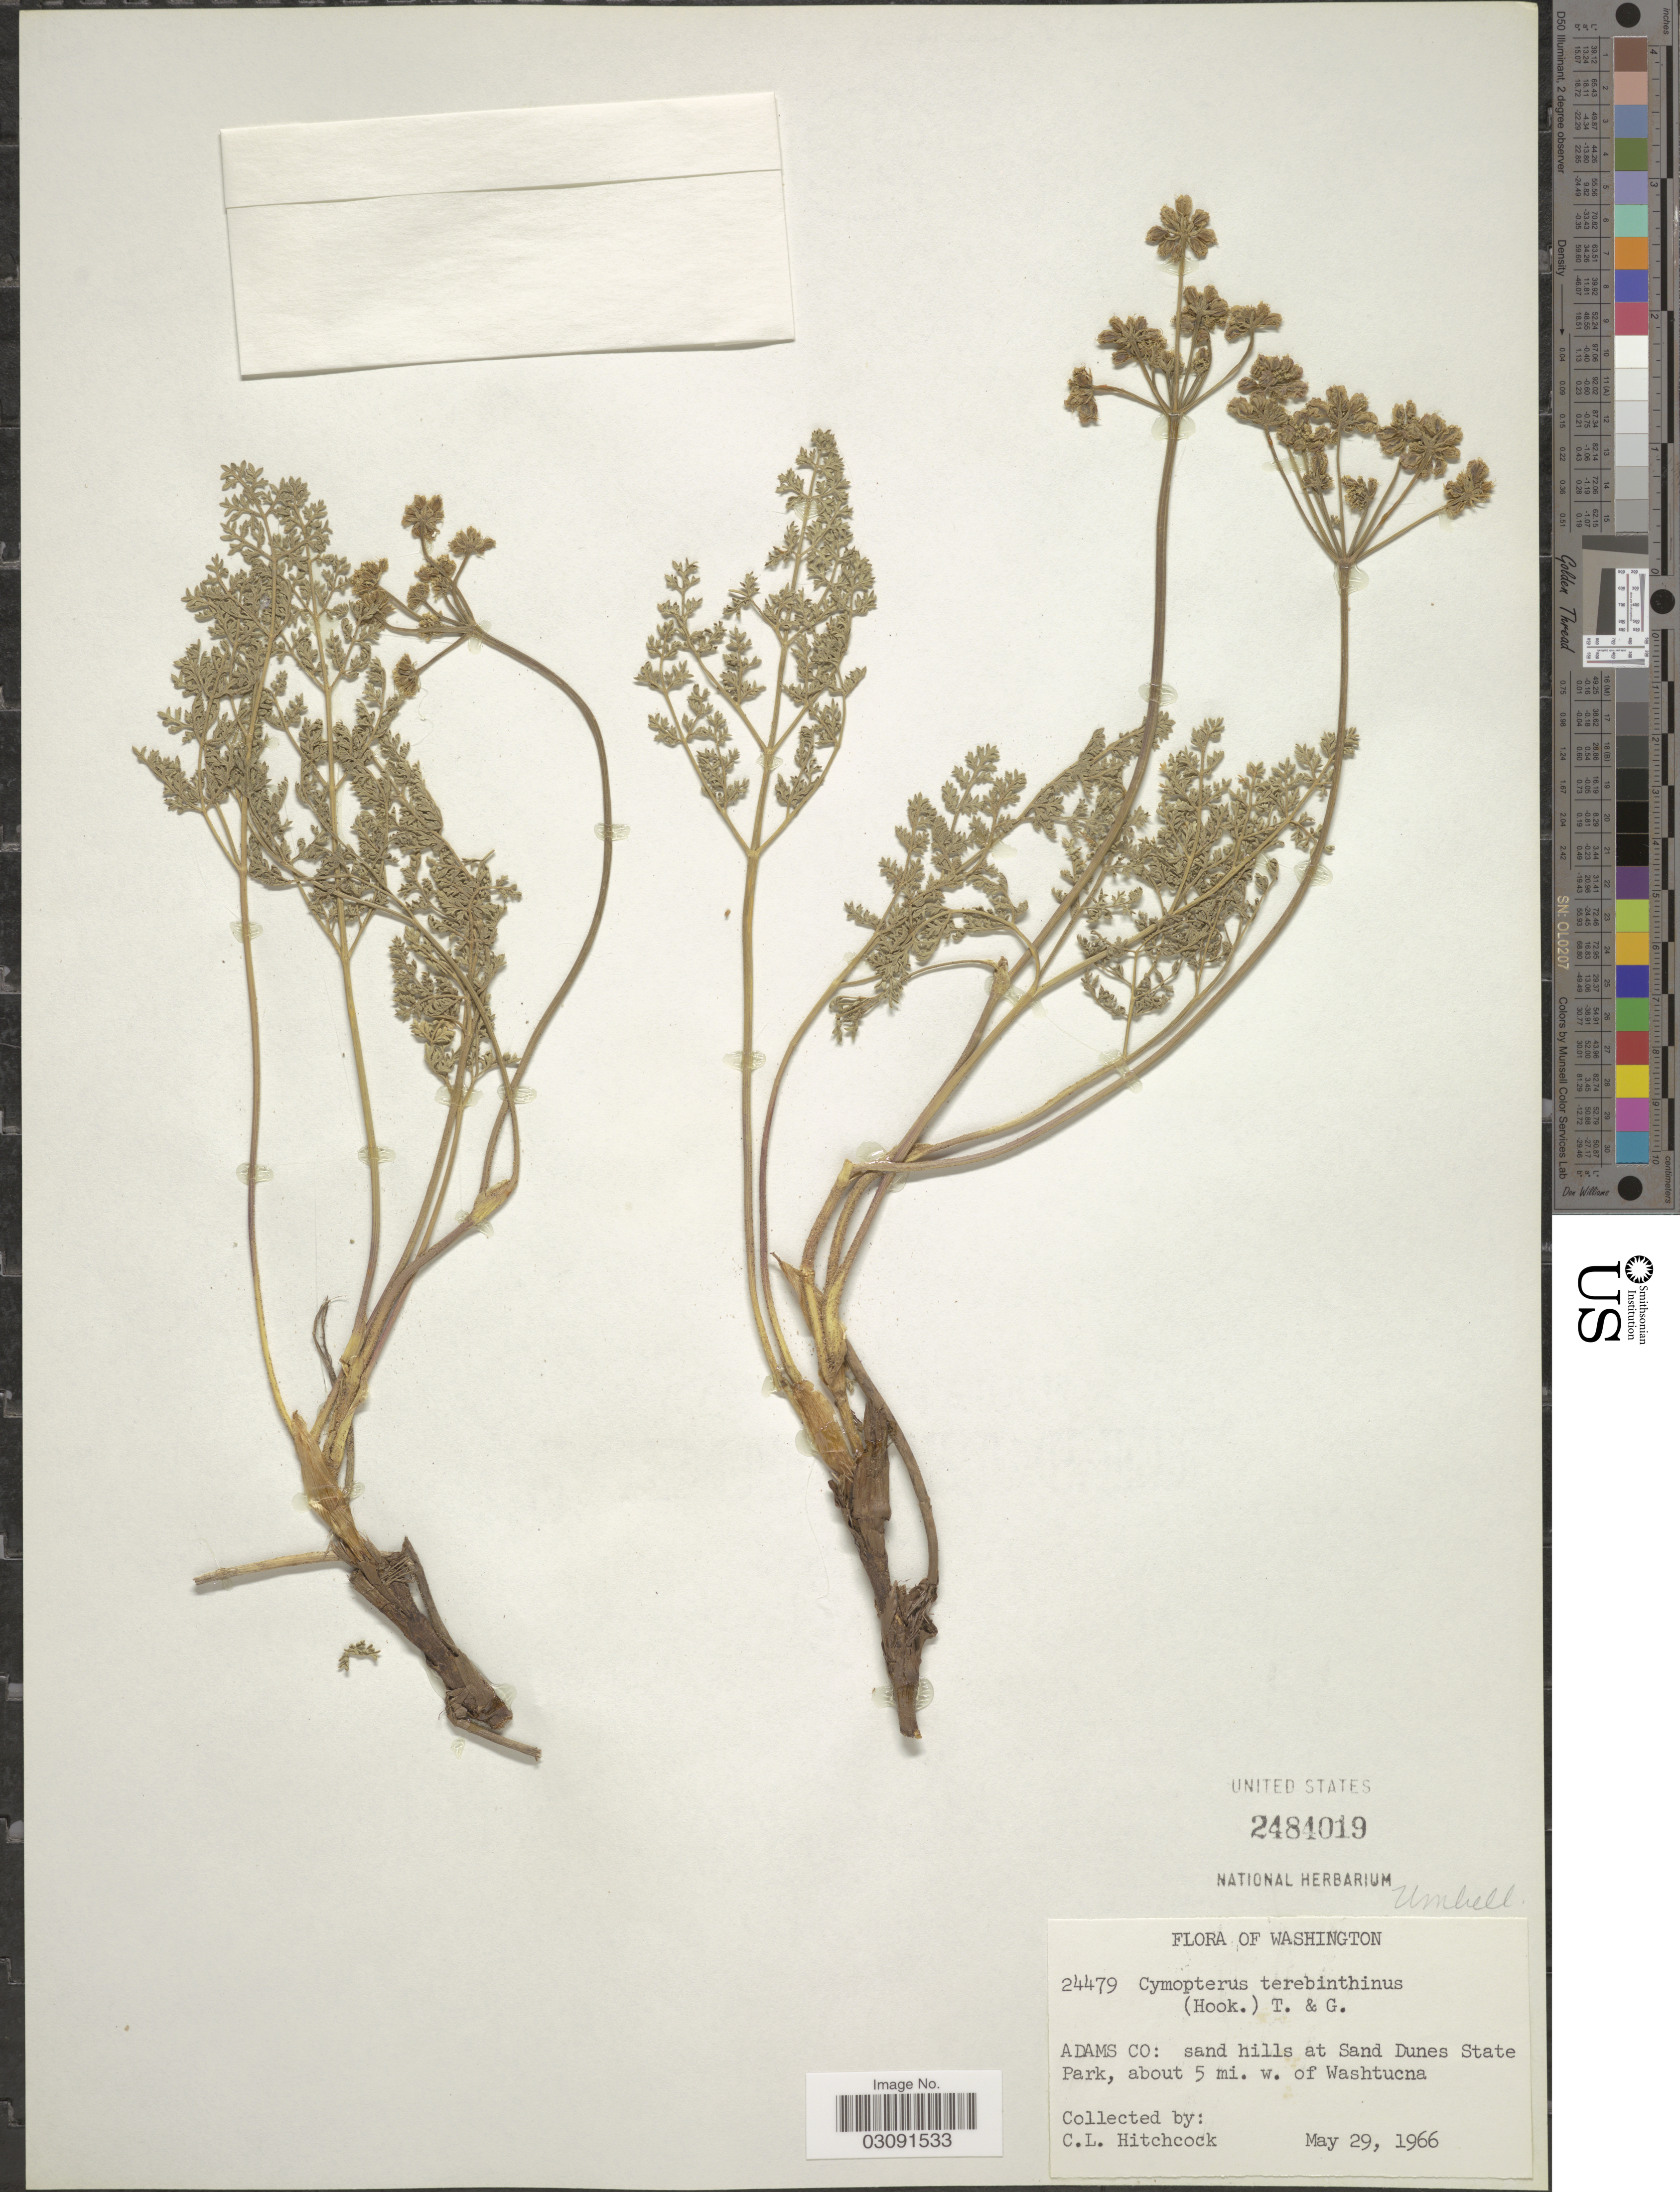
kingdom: Plantae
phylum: Tracheophyta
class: Magnoliopsida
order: Apiales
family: Apiaceae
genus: Cymopterus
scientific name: Cymopterus terebinthinus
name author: (Hook.) Torr. & A. Gray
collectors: C. L. Hitchcock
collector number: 24479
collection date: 1966-05-29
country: United States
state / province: Washington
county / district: Adams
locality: Adams Co: sand hills at Sand Dunes State Park, about 5 mi. w. of Washtucna.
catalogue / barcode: US 2484019